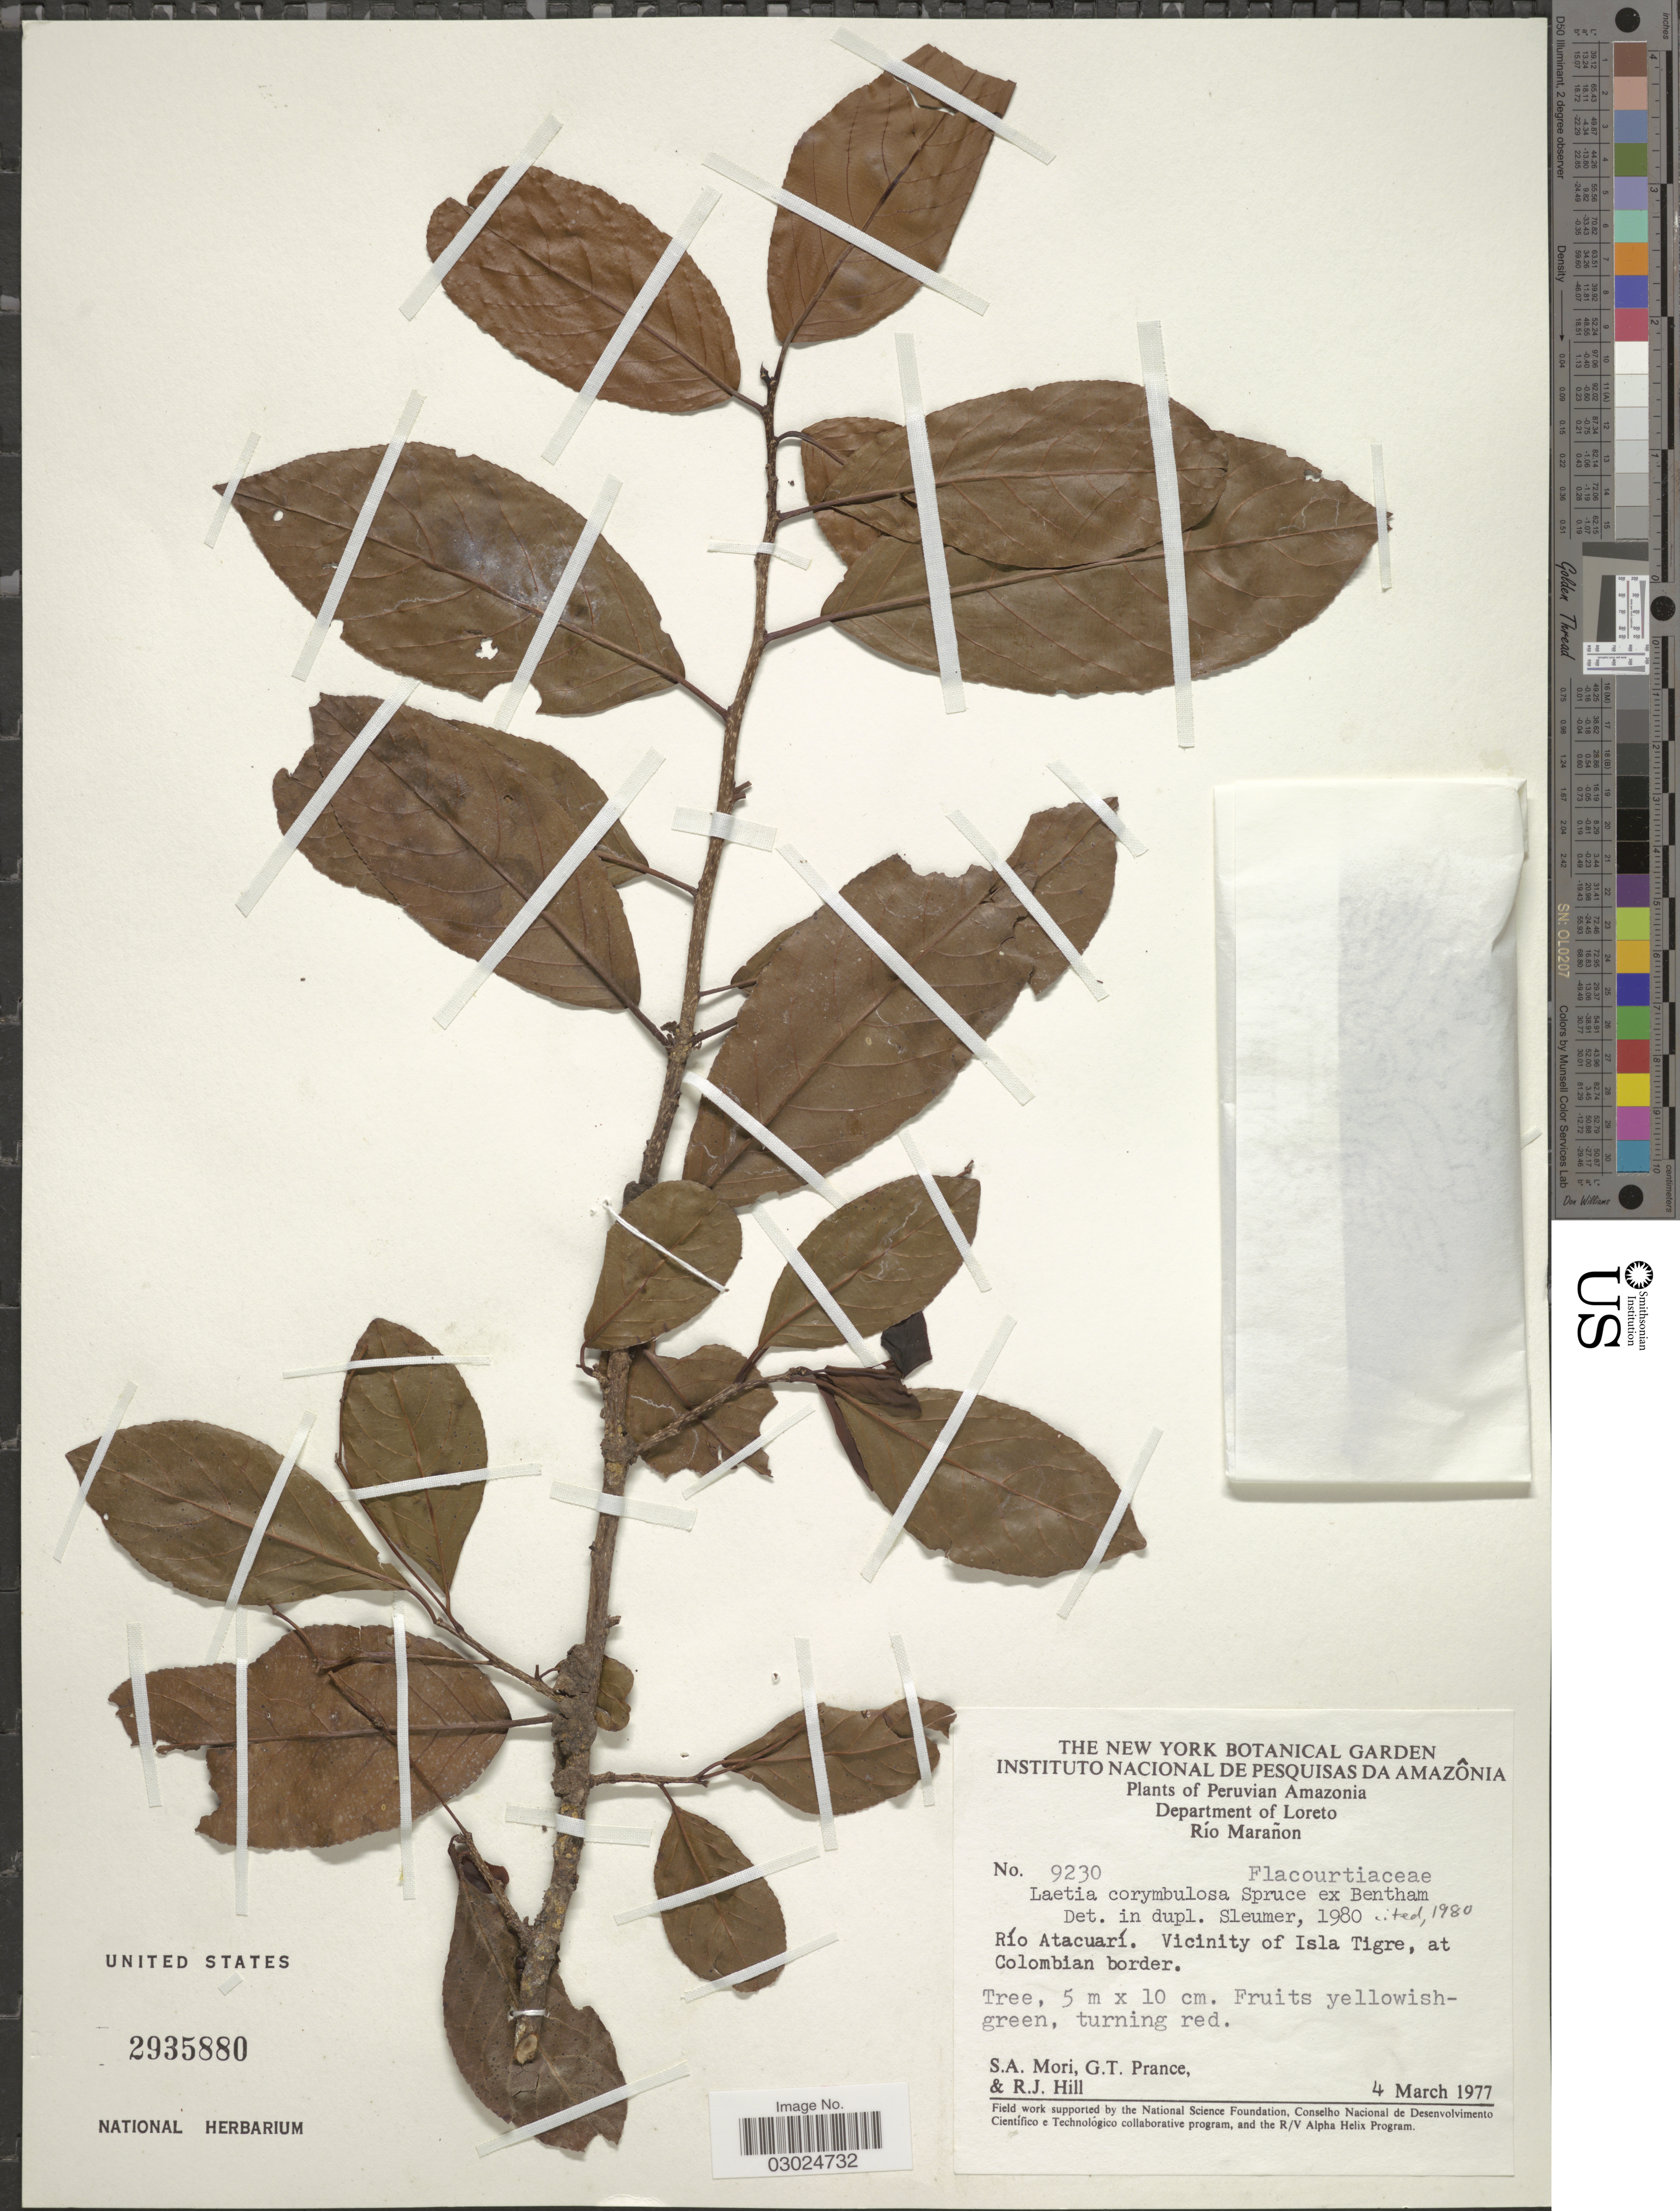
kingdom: Plantae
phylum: Tracheophyta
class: Magnoliopsida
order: Malpighiales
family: Salicaceae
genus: Laetia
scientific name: Laetia corymbulosa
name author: Spruce ex Benth.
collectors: S. Mori, G. T. Prance & R. J. Hill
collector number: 9230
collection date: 1977-03-04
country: Peru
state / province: Loreto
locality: Peruvian Amazonia, Department of Loreto, Río Marañon, Río Atacuarí. Vicinity of Isla Tigre, at Colombian border.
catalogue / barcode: US 2935880